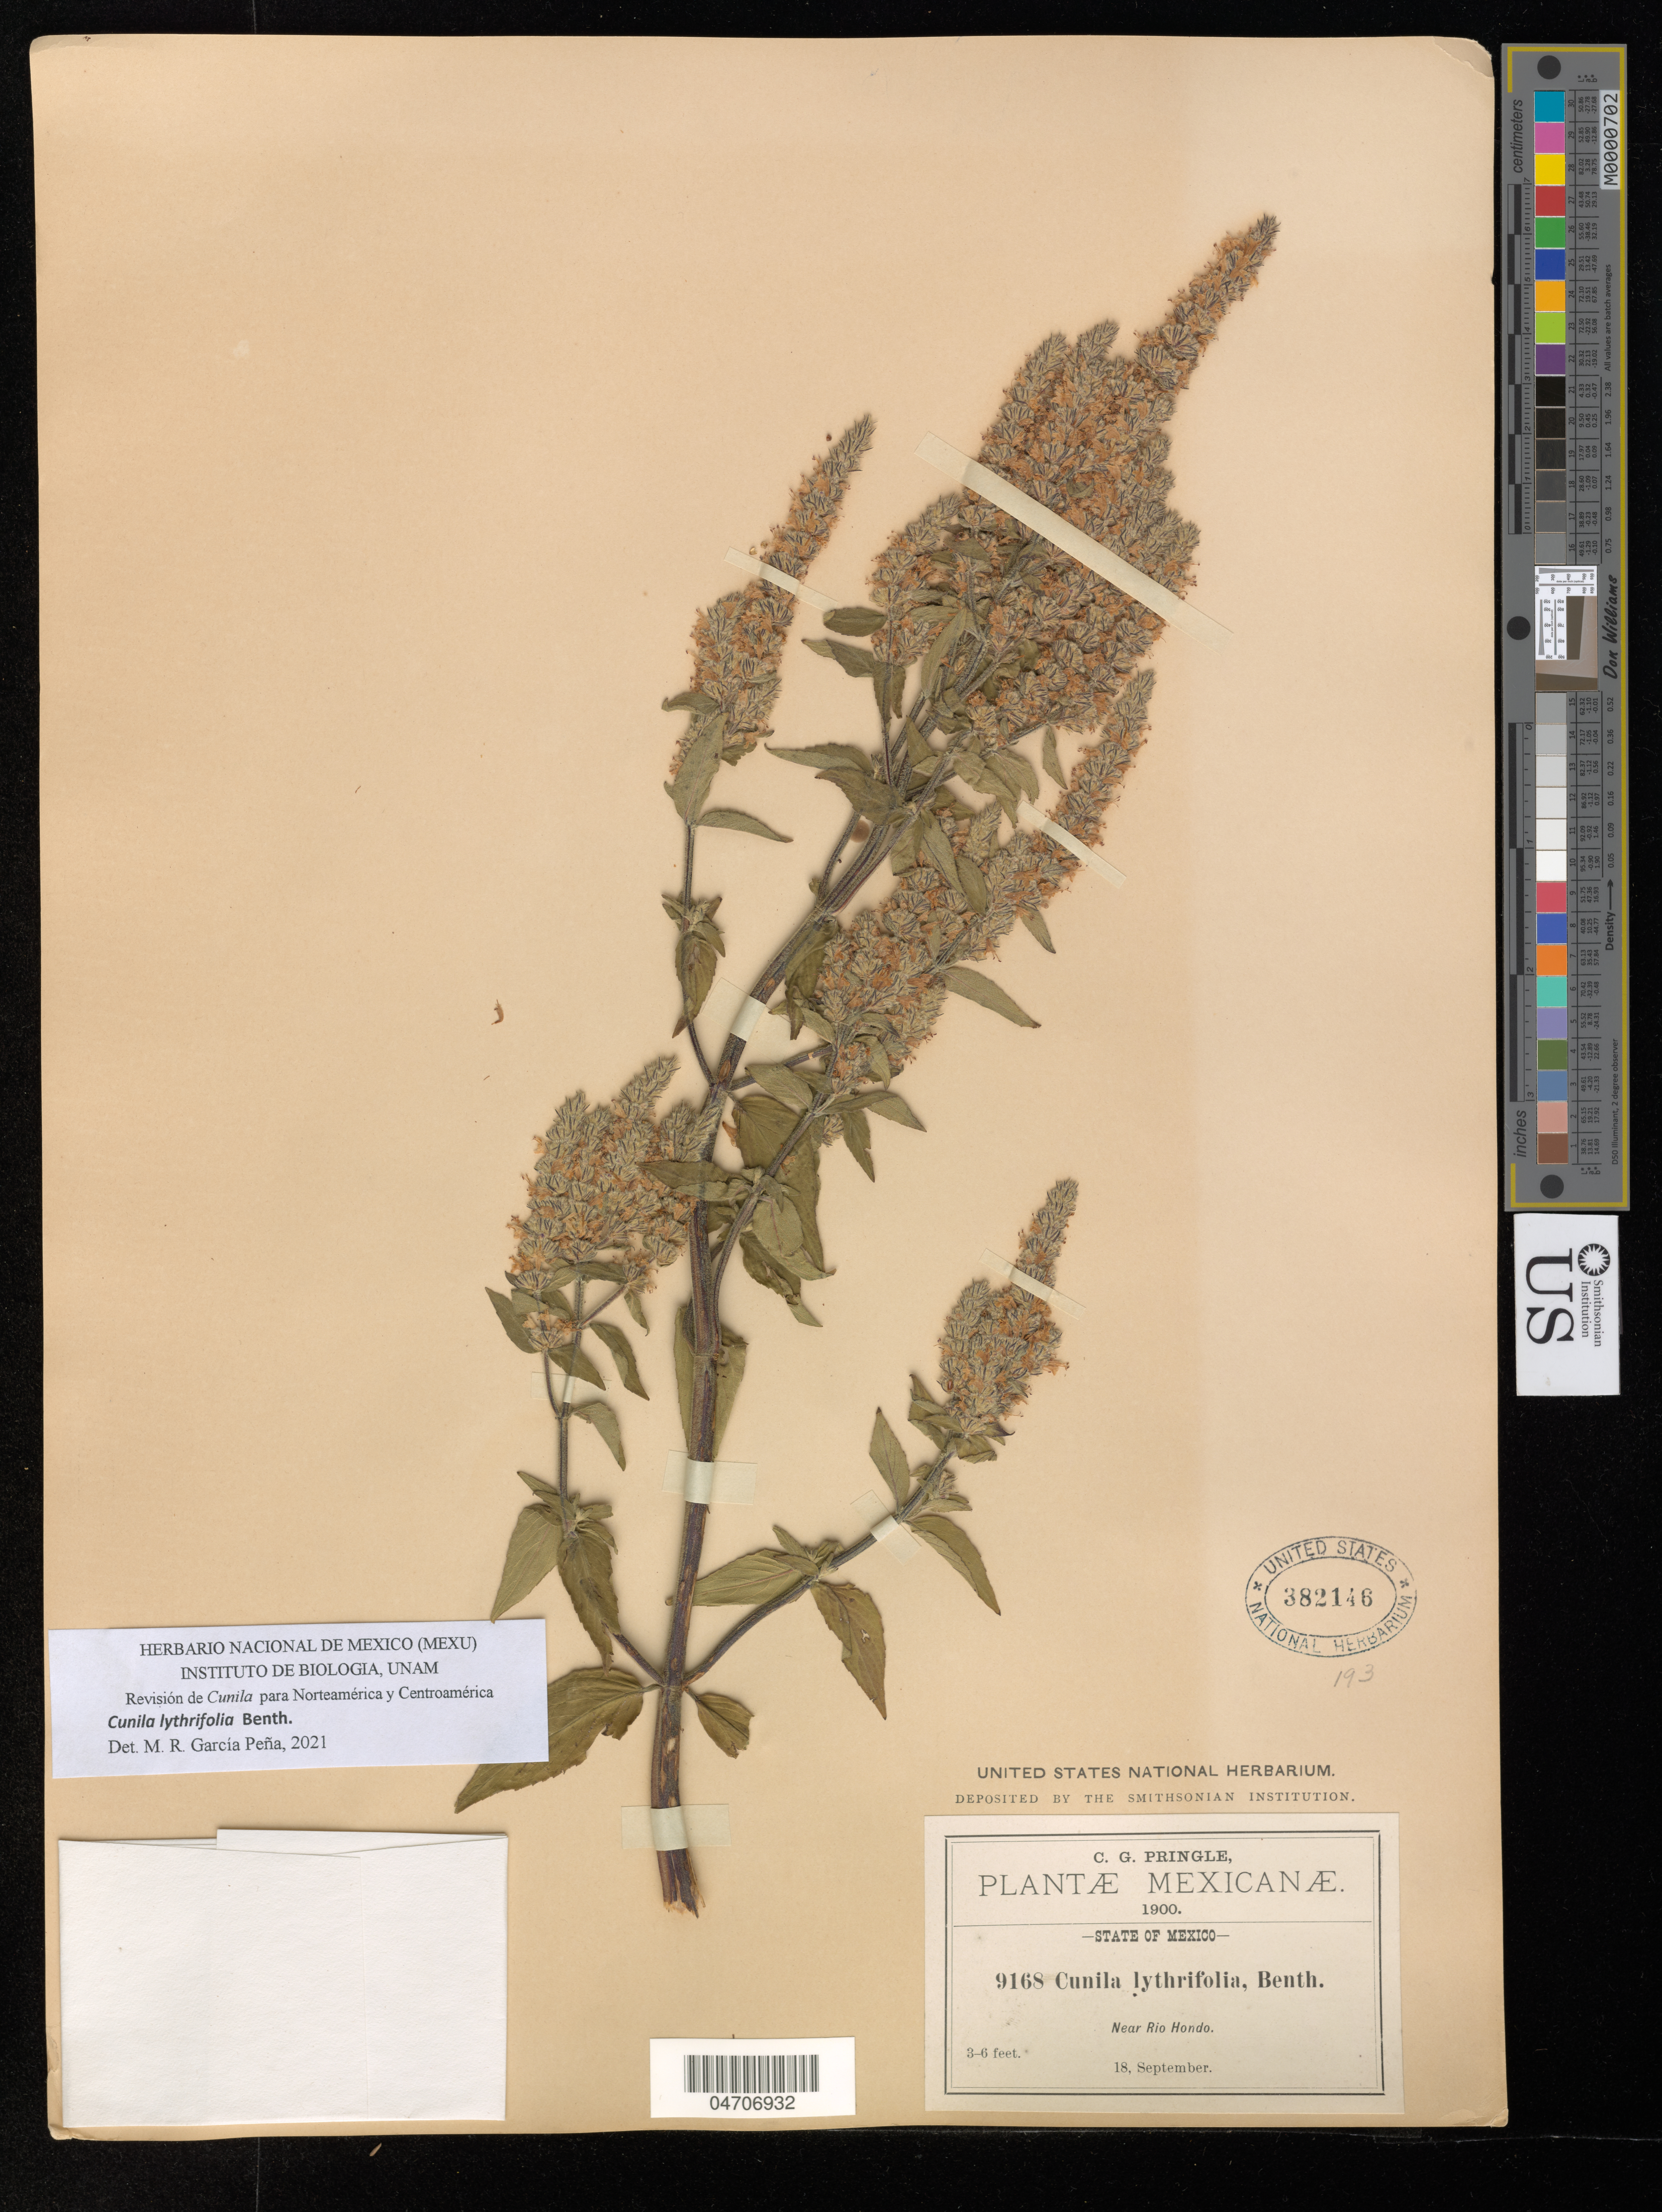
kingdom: Plantae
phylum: Tracheophyta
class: Magnoliopsida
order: Lamiales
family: Lamiaceae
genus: Cunila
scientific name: Cunila lythrifolia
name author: Benth.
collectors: C. G. Pringle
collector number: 9168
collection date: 1900-09-18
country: Mexico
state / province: México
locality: Near Rio Hondo.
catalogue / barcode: US 382146